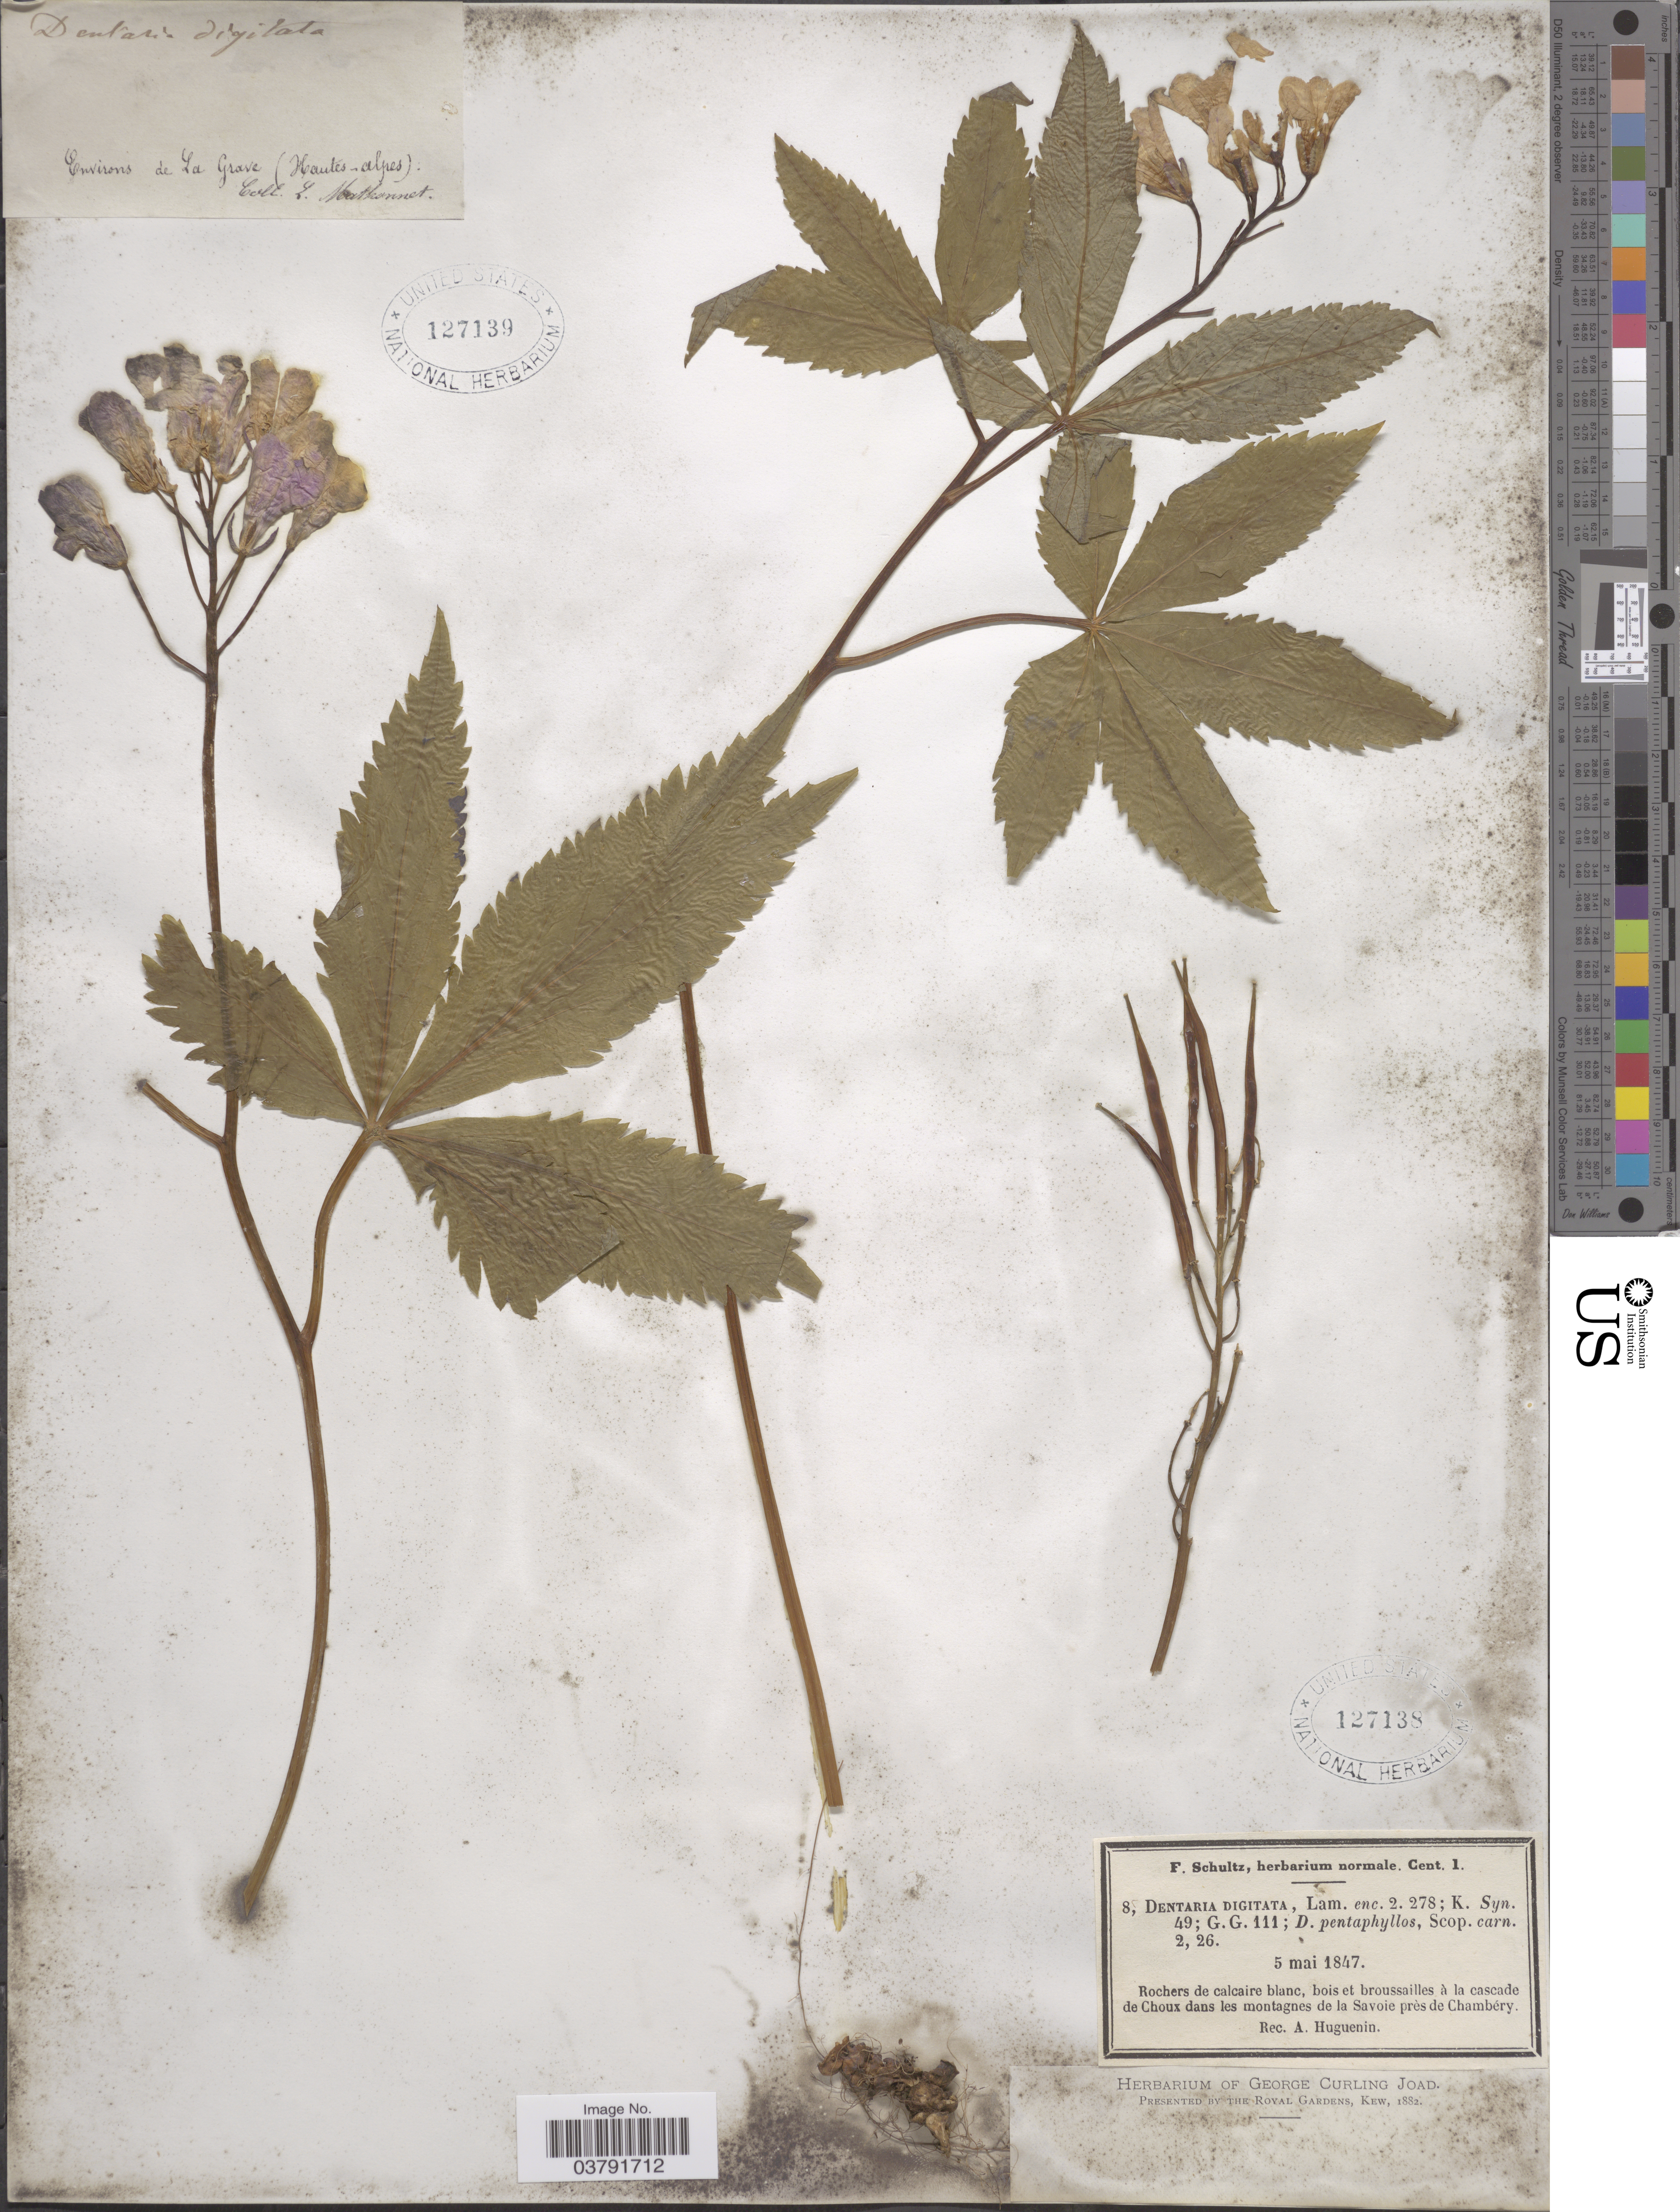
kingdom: Plantae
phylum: Tracheophyta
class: Magnoliopsida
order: Brassicales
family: Brassicaceae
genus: Dentaria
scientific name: Dentaria digitata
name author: Lam.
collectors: A. Huguenin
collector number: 8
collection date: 1847-05-05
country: France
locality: Rochers de calcaire blanc, bios et broussailles a la cascade de Choux dans les montagnes de la Savoie pres de Chambery.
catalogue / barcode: US 127138